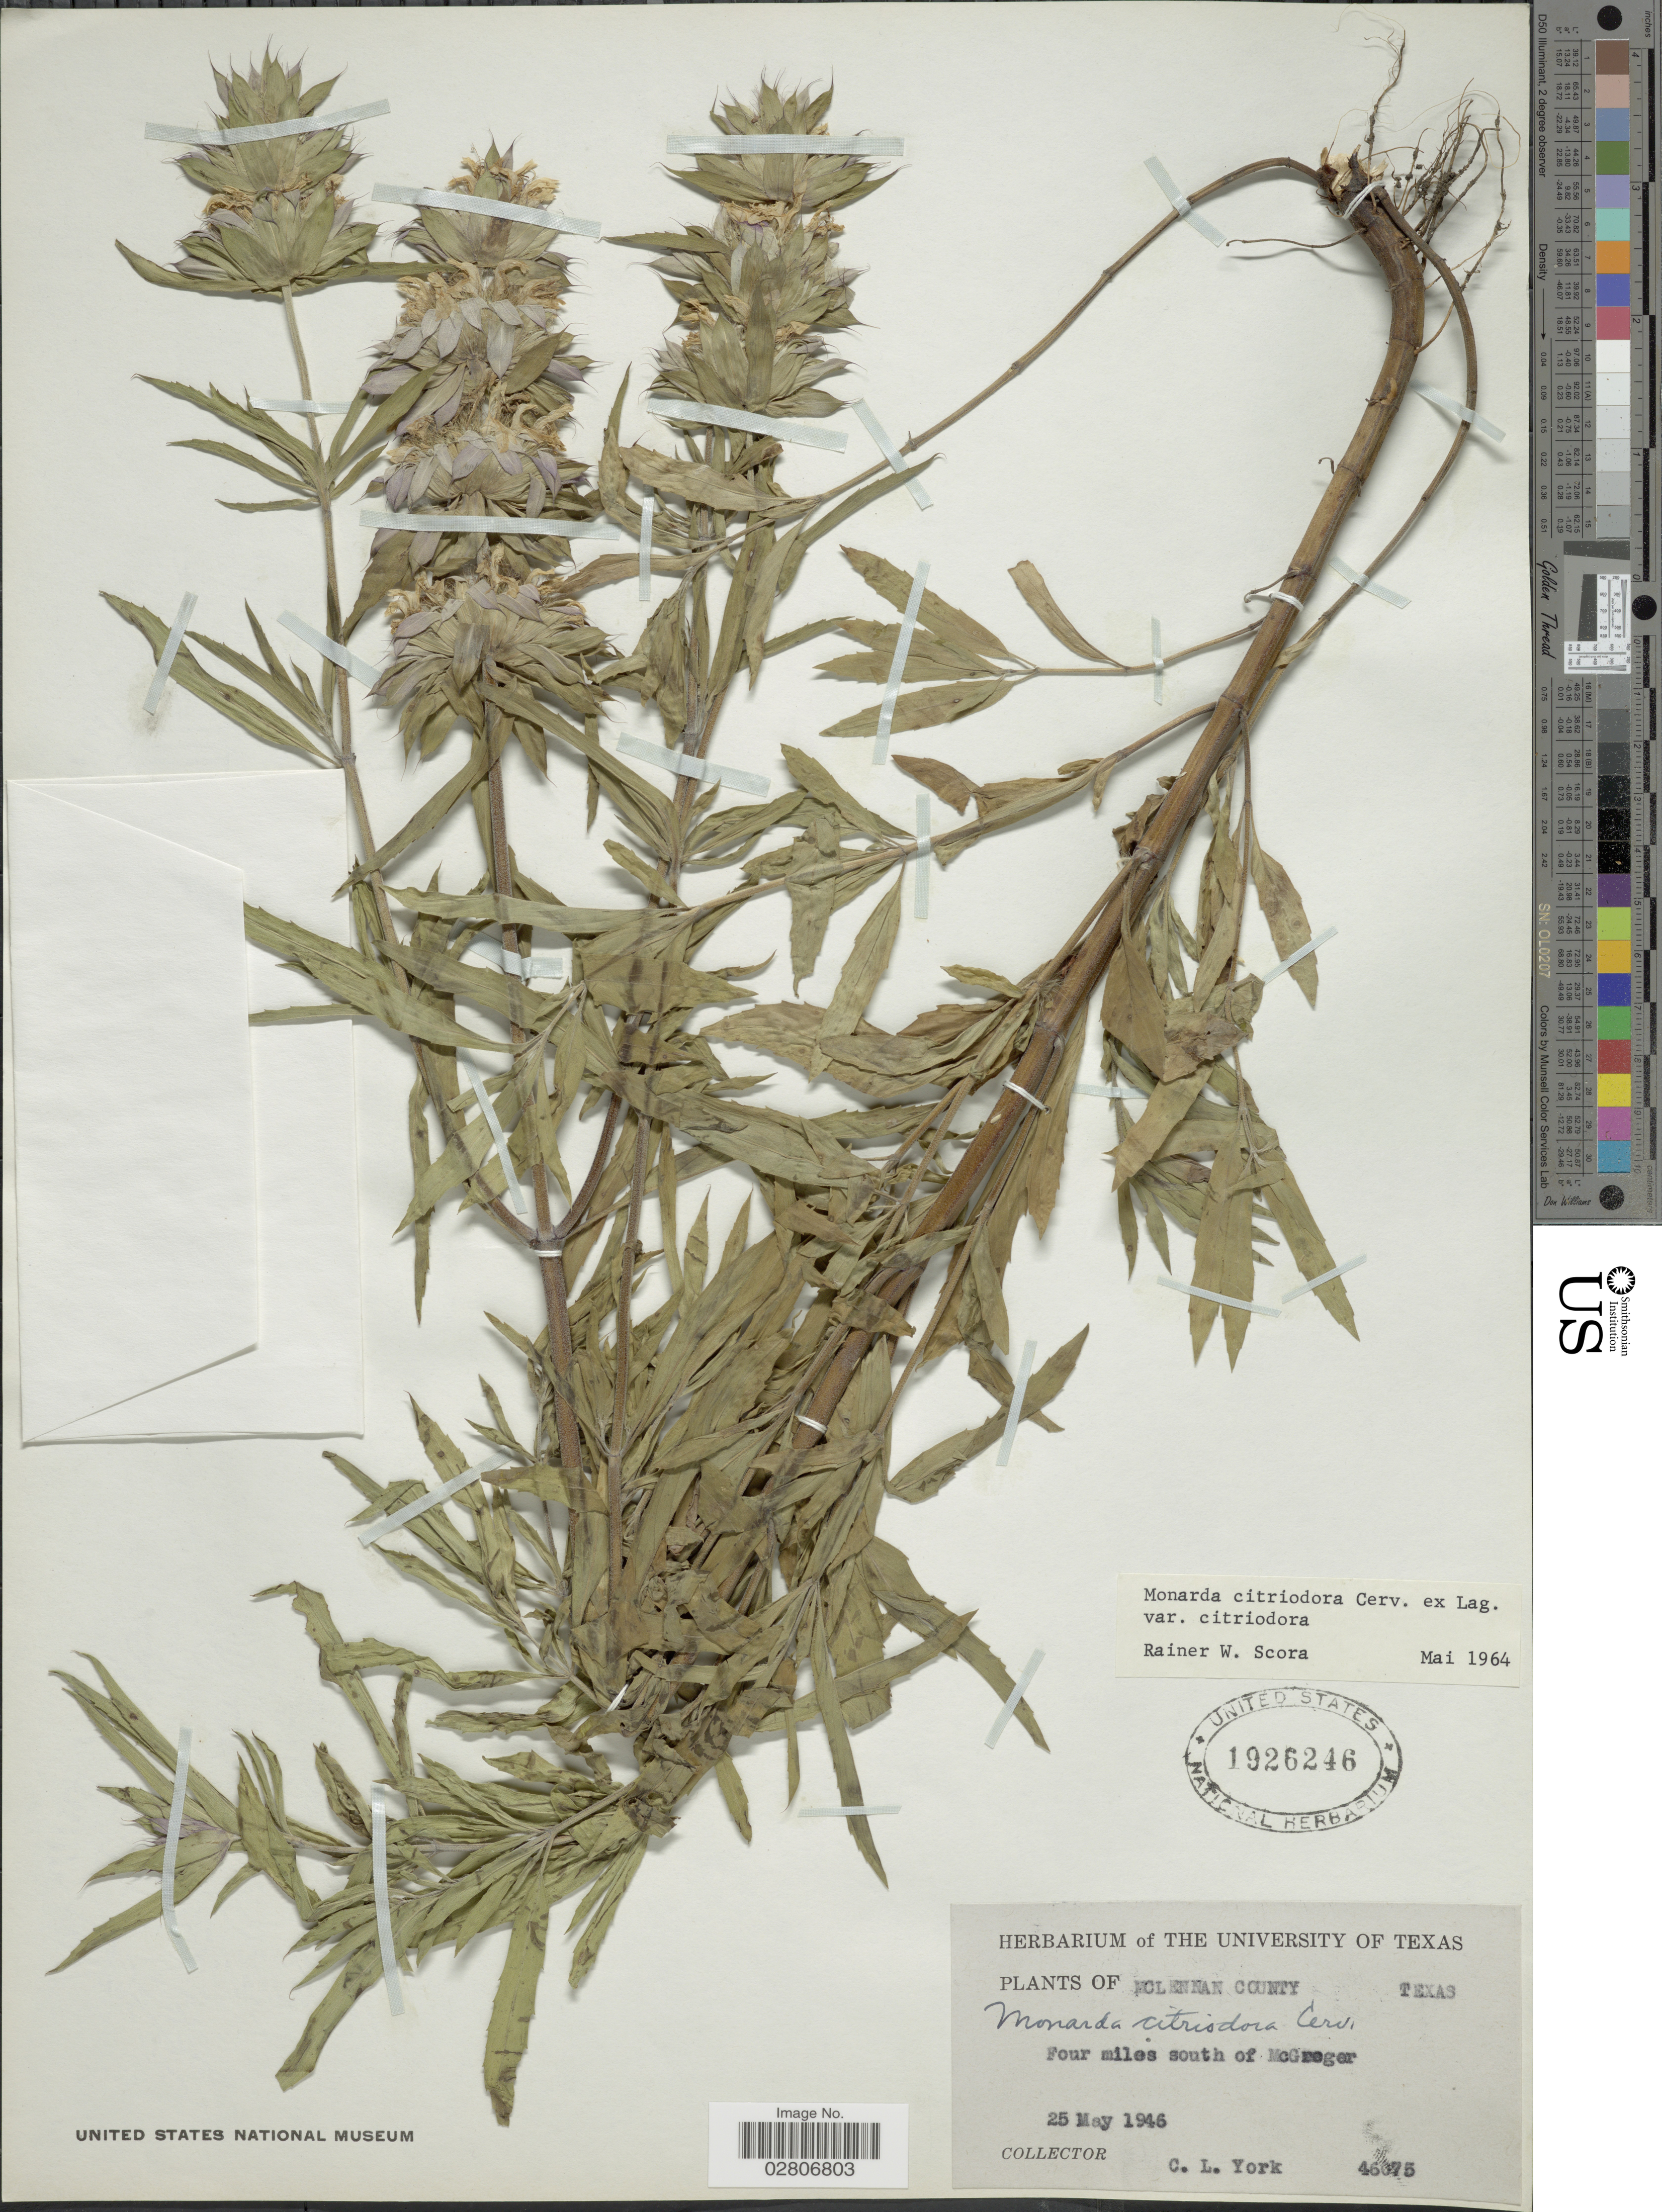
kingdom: Plantae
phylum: Tracheophyta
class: Magnoliopsida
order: Lamiales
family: Lamiaceae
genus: Monarda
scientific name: Monarda citriodora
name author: Cerv. ex Lag.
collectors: C. L. York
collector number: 46075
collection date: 1946-05-25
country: United States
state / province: Texas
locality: Mclennan County, Four miles south of McGregor.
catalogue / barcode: US 1926246